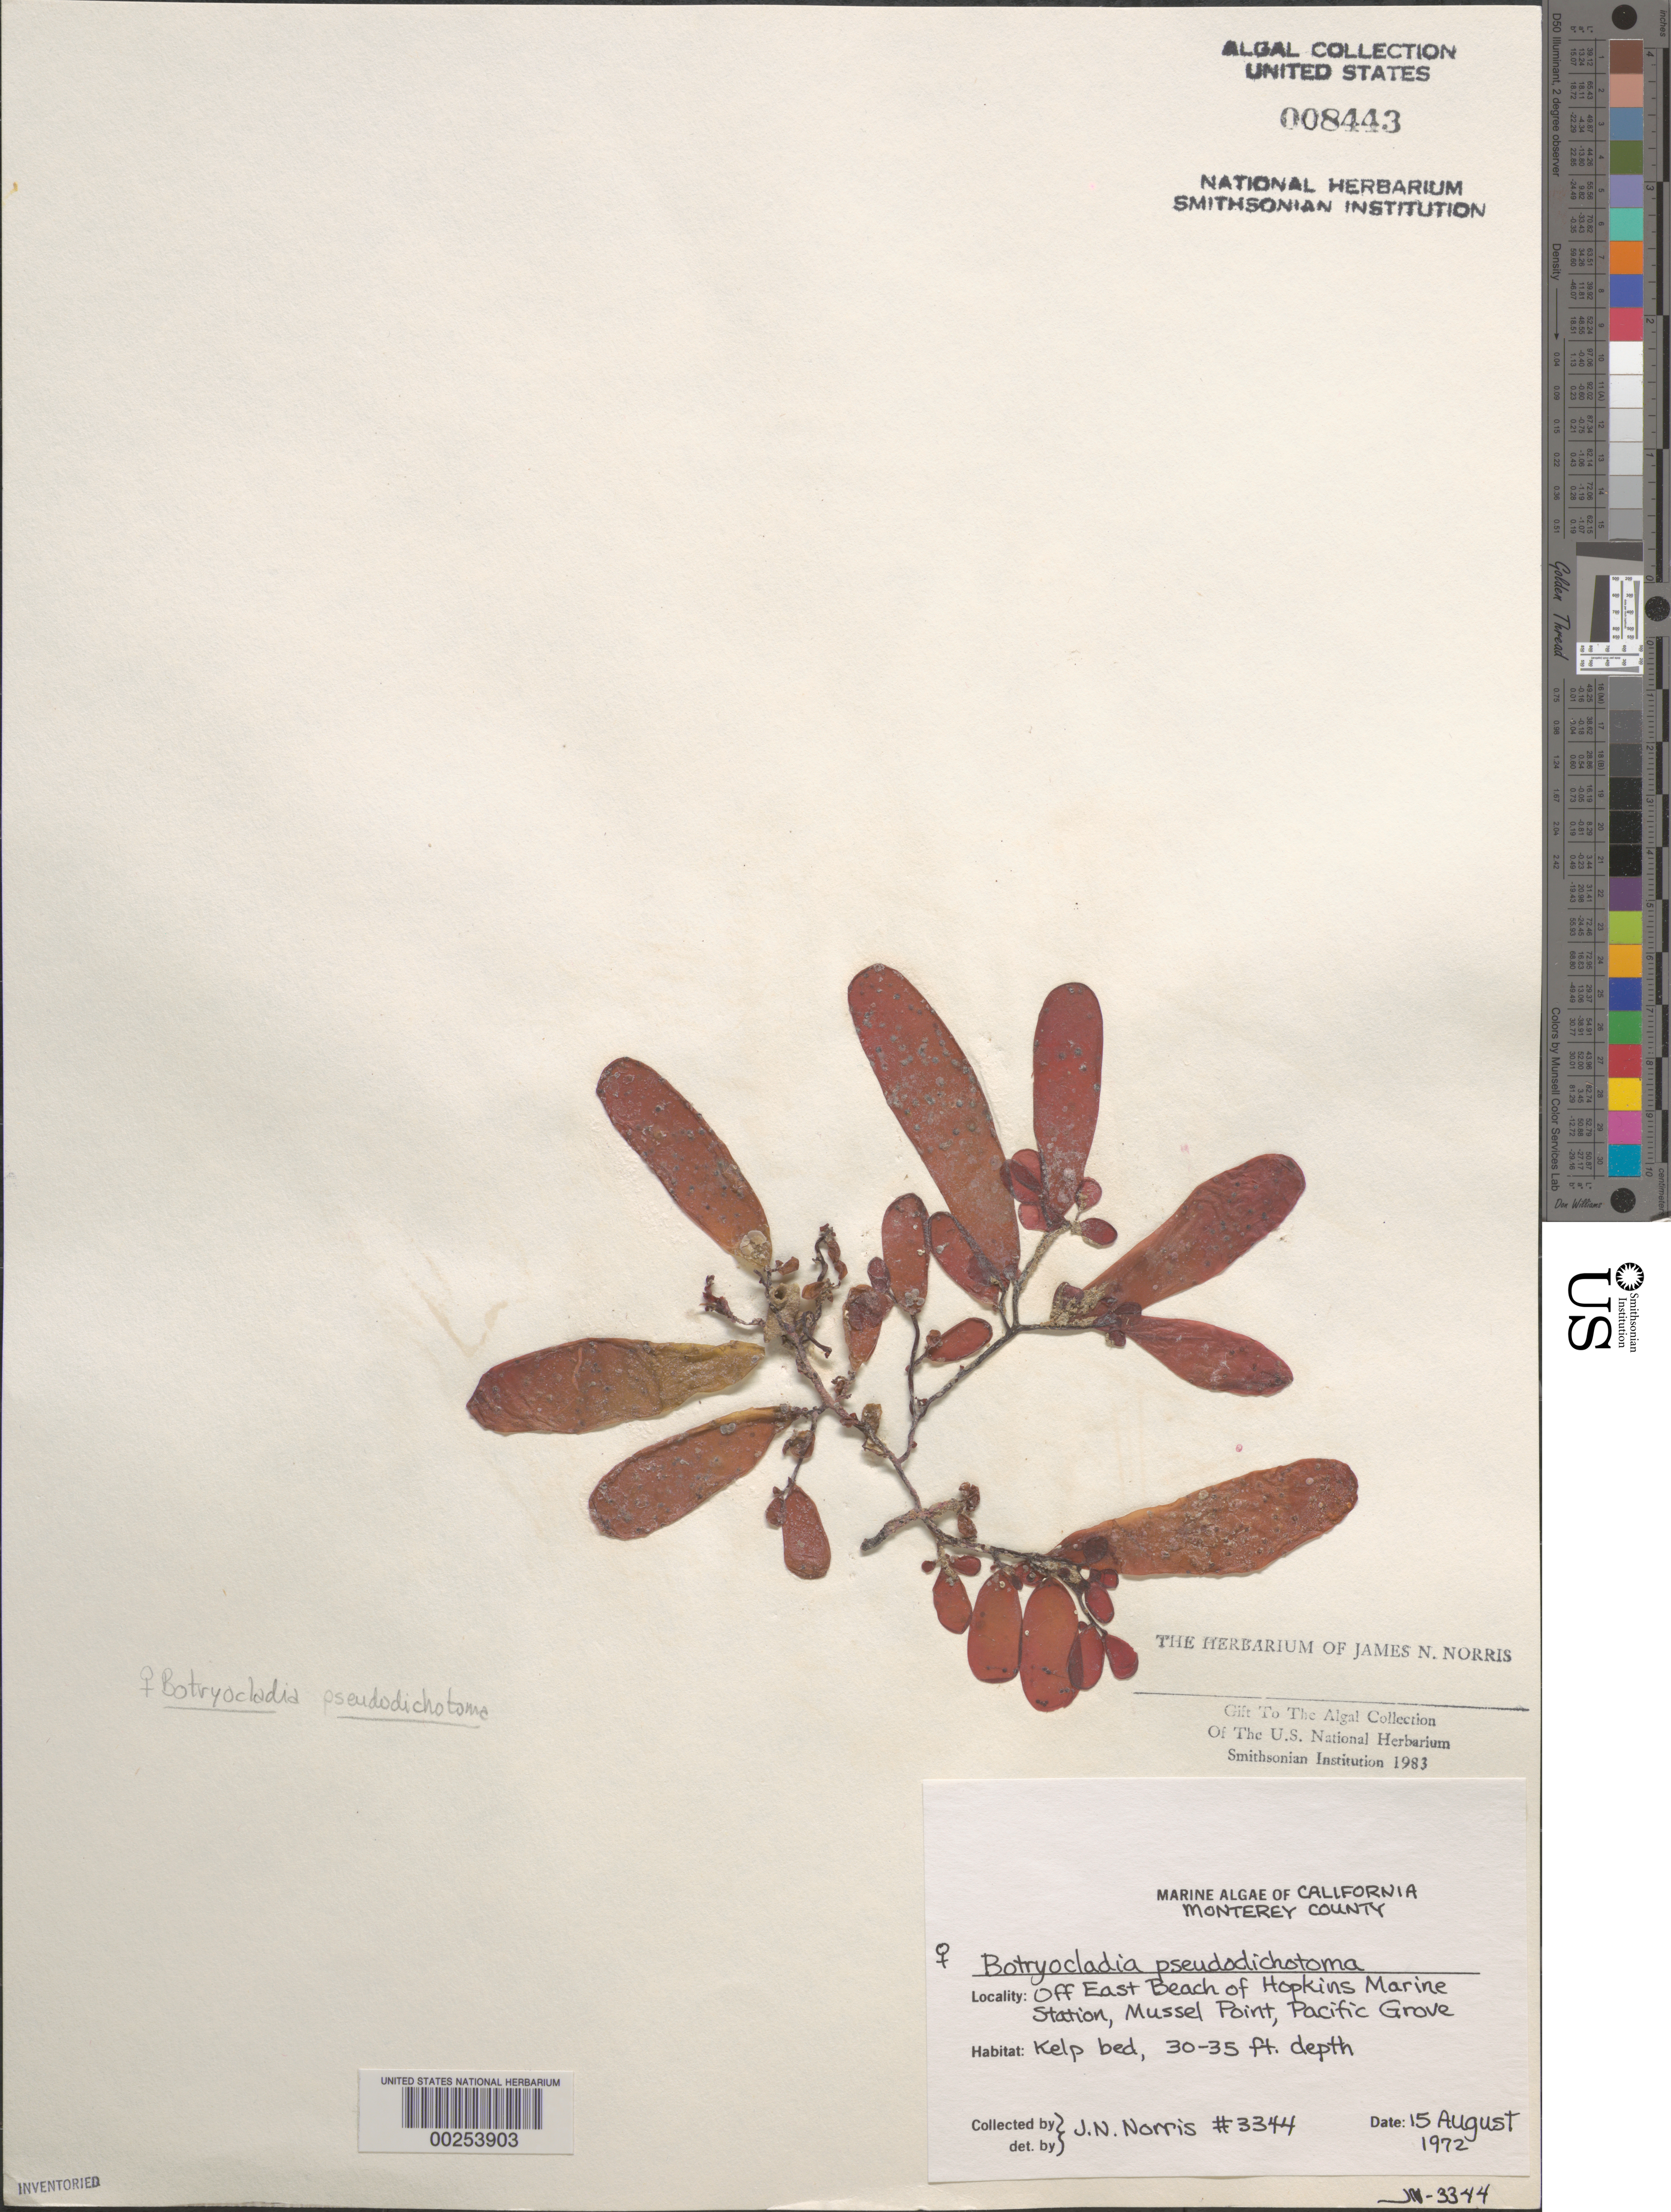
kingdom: Plantae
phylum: Rhodophyta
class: Florideophyceae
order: Rhodymeniales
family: Rhodymeniaceae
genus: Botryocladia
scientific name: Botryocladia pseudodichotoma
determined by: Norris, James N.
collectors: J. N. Norris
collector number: JN-3344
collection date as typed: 15 Aug 1972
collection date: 1972-08-15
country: United States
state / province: California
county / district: Monterey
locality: Pacific Grove, Mussel Point, off East Beach of Hopkins Marine Station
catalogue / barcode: US 8443